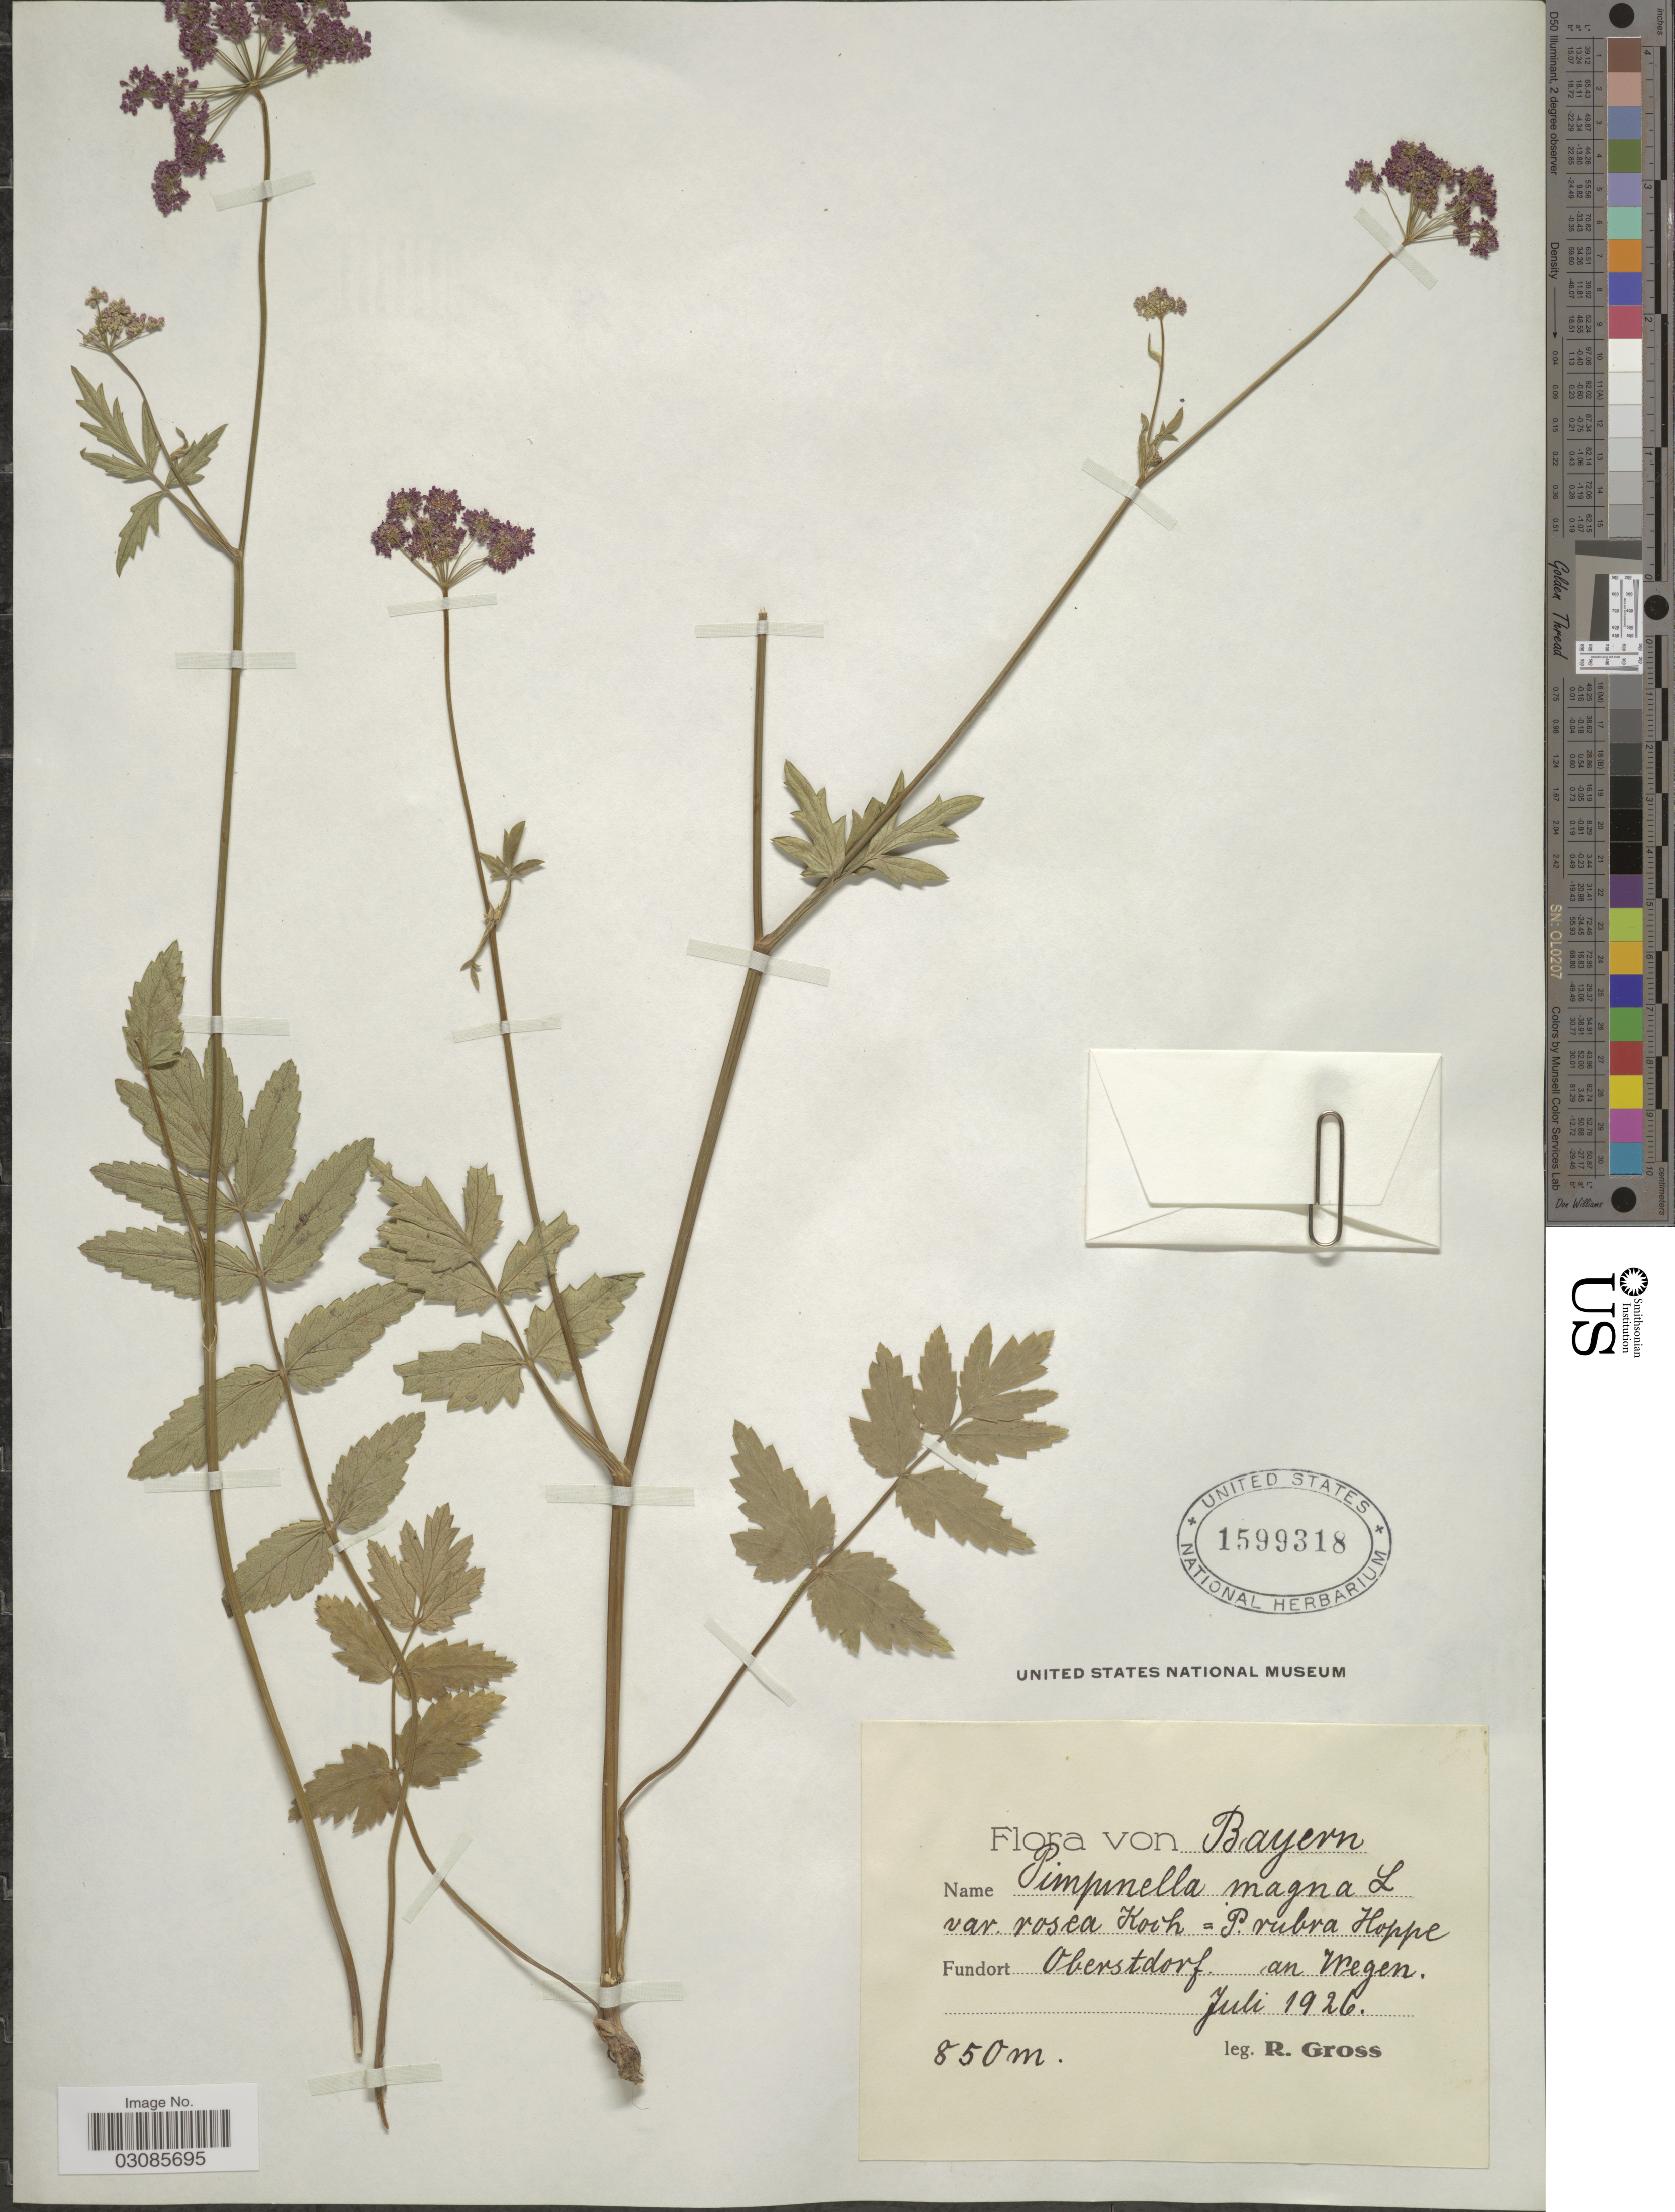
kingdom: Plantae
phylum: Tracheophyta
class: Magnoliopsida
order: Apiales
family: Apiaceae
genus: Pimpinella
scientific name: Pimpinella magna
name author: L.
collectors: R. Gross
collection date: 1926-07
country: Germany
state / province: Bayern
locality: Oberstdorf an Wegen.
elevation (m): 850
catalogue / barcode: US 1599318